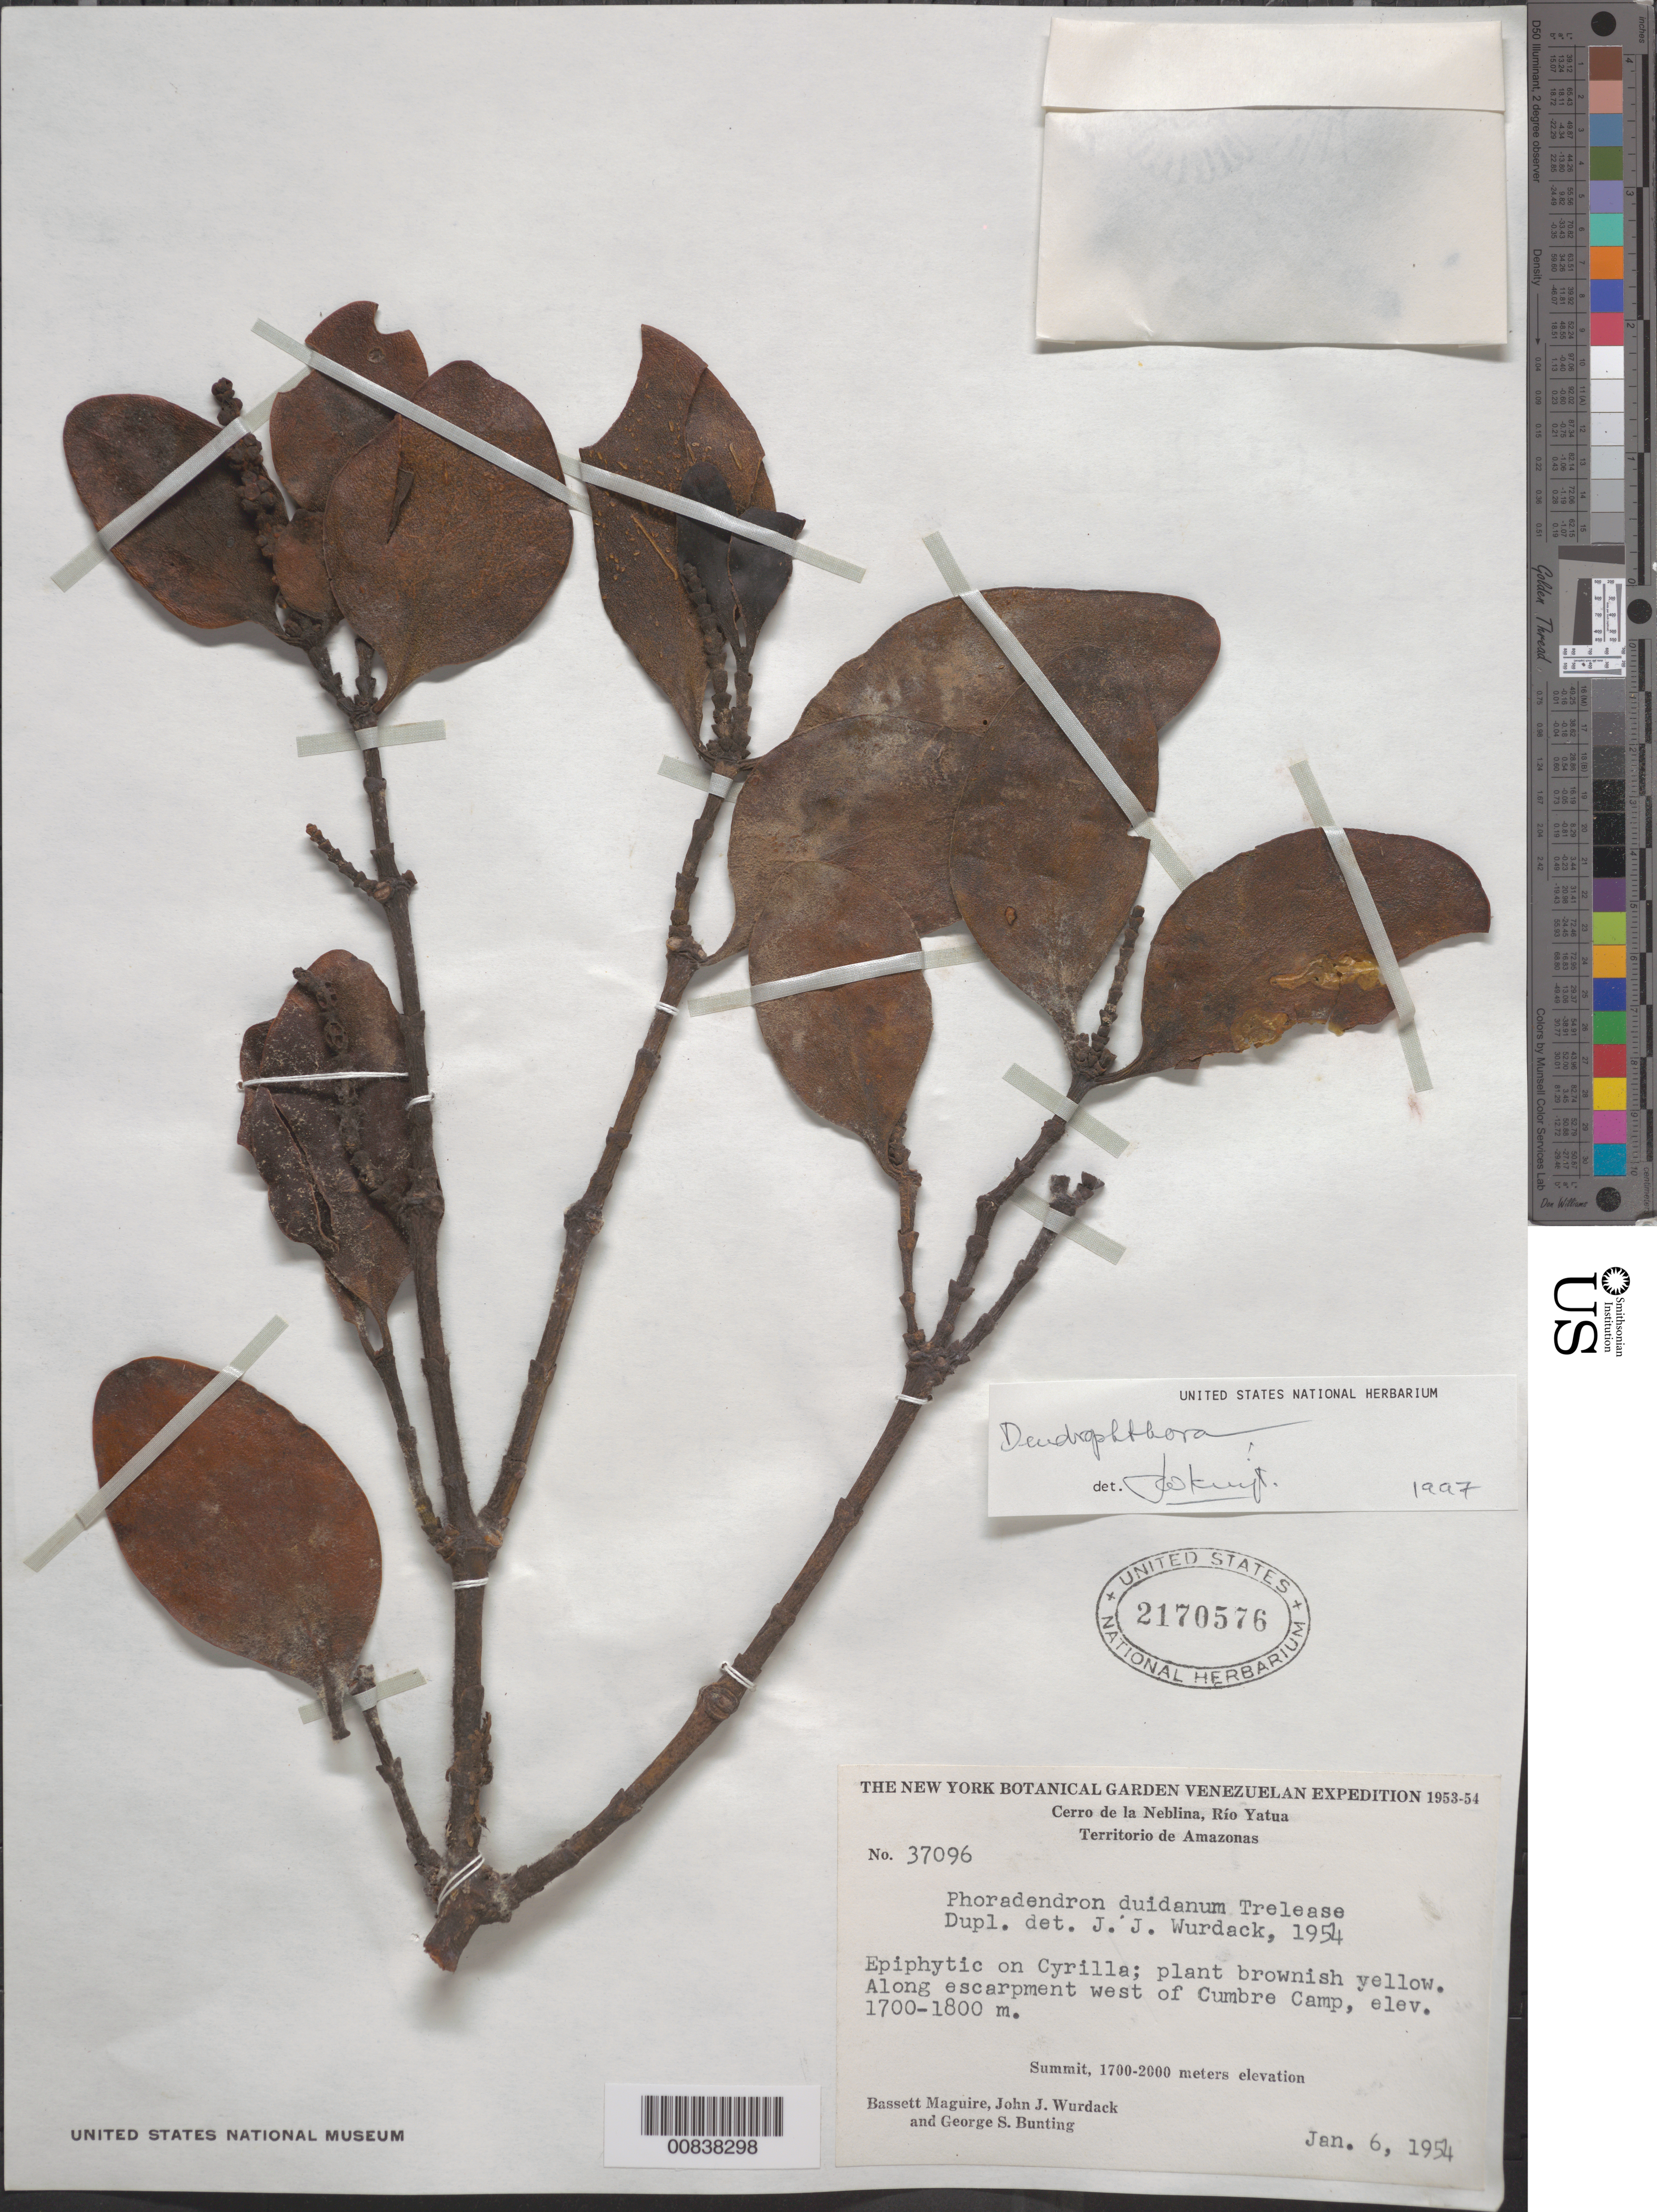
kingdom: Plantae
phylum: Tracheophyta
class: Magnoliopsida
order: Santalales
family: Viscaceae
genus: Dendrophthora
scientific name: Dendrophthora sp.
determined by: Kuijt, Job, (CANADA)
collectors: B. Maguire, J. J. Wurdack & G. S. Bunting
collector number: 37096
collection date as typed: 6-Jan-54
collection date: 1954-01-06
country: Venezuela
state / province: Amazonas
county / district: Río Negro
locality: Cerro de la Neblina, Río Yatua, W of Cumbre Camp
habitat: Along escarpment; on Cyrilla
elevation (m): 1700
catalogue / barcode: US 2170576